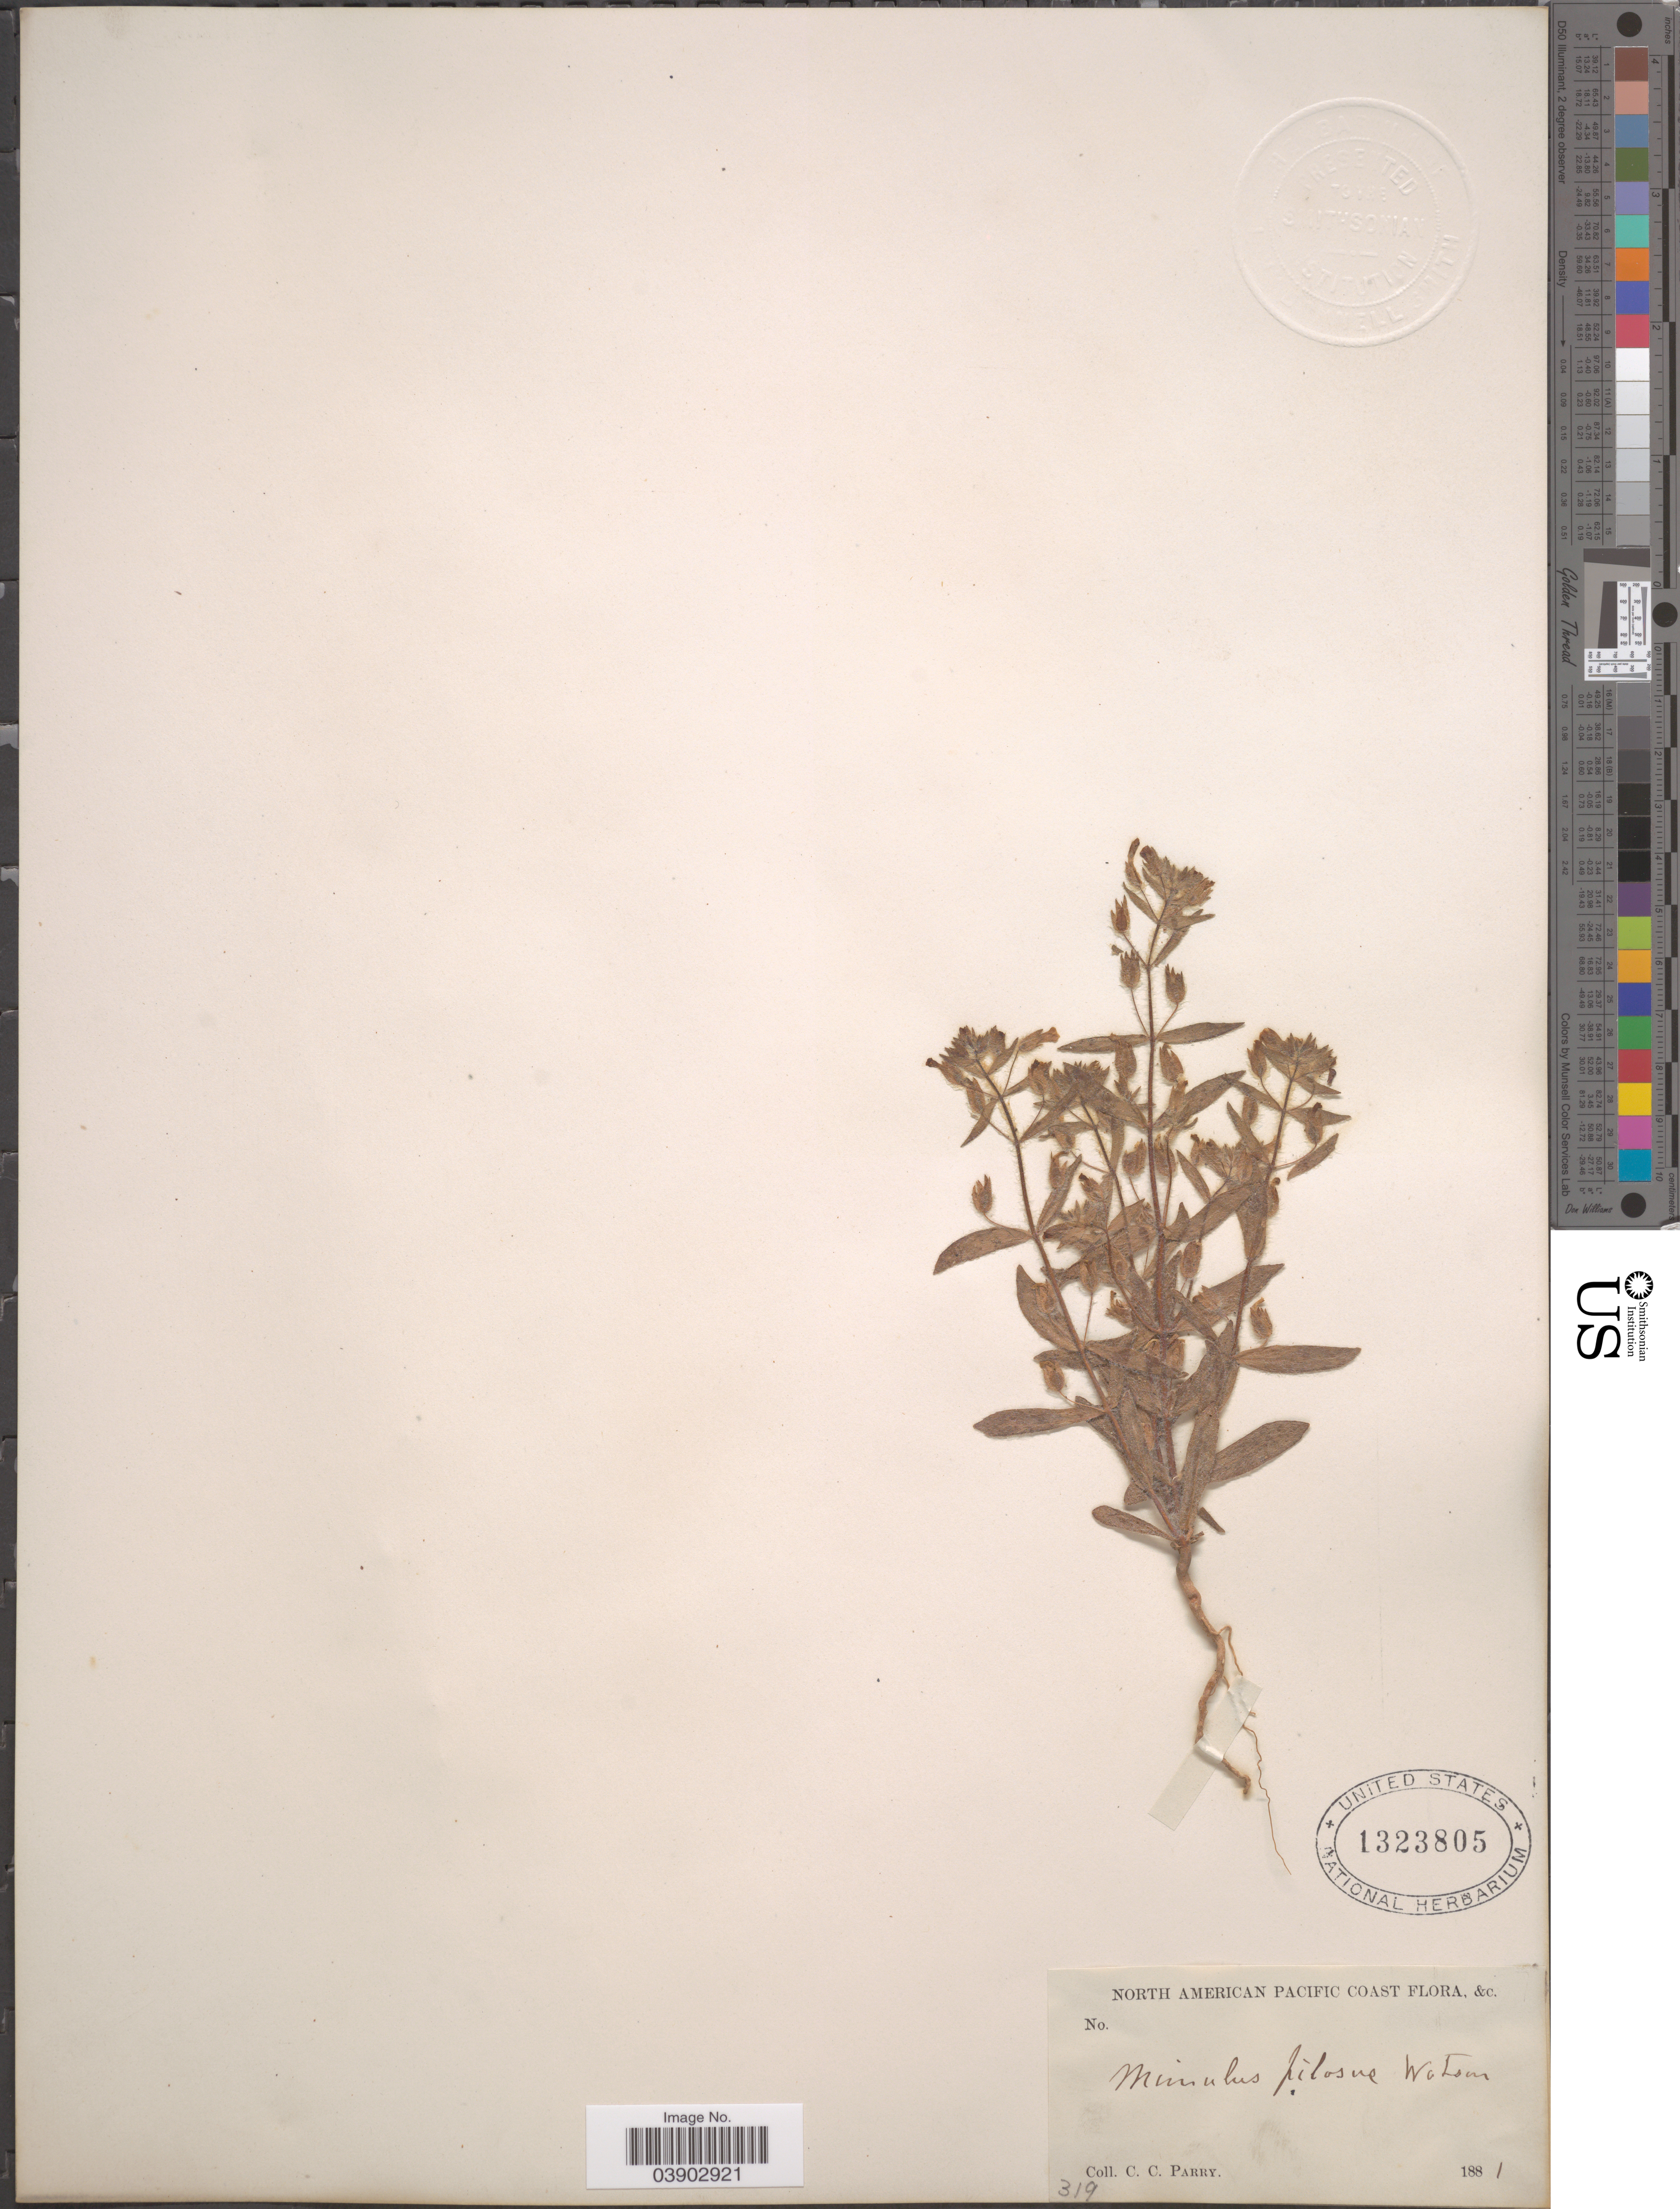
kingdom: Plantae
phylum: Tracheophyta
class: Magnoliopsida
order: Lamiales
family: Phrymaceae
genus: Mimetanthe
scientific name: Mimetanthe pilosa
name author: (Benth.) Greene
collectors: C. C. Parry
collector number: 319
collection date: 1881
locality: North American Pacific Coast.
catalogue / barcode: US 1323805